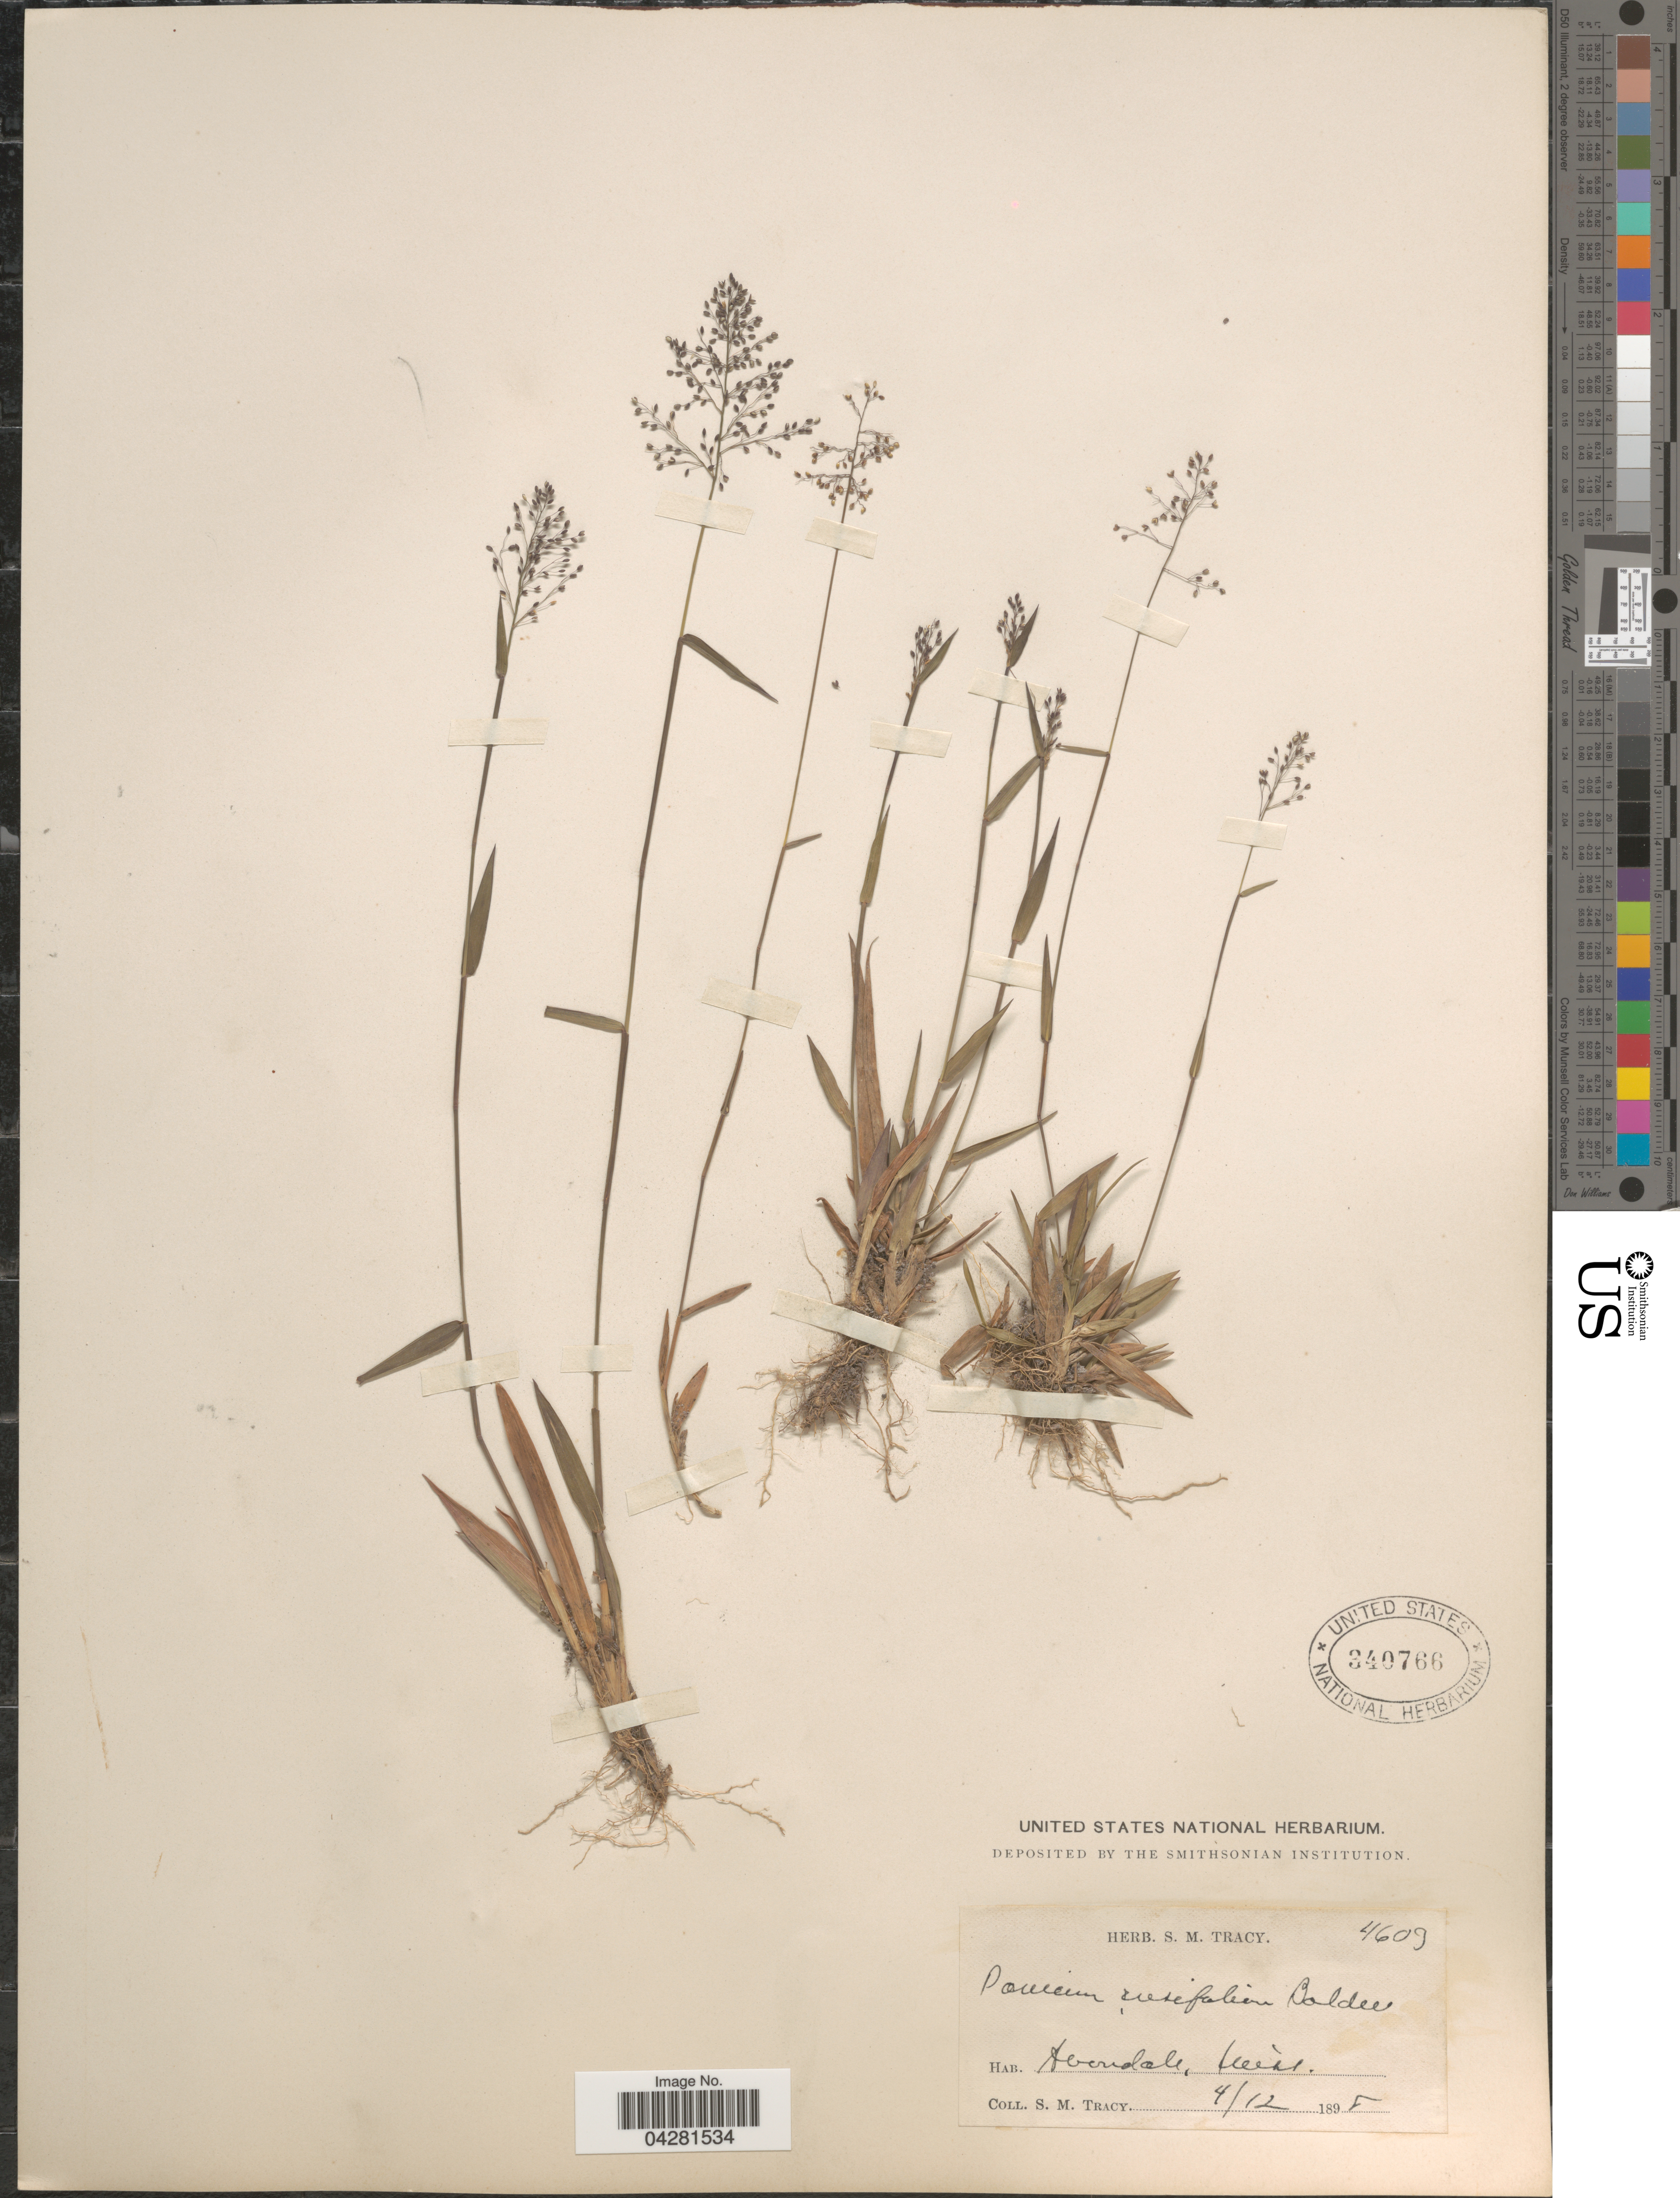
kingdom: Plantae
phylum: Tracheophyta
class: Liliopsida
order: Poales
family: Poaceae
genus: Dichanthelium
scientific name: Dichanthelium dichotomum var. unciphyllum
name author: (Trin.) Davidse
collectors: S. M. Tracy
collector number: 4603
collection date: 1898-04-12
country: United States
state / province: Mississippi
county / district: Oktibbeha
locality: Avondale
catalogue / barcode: US 340766